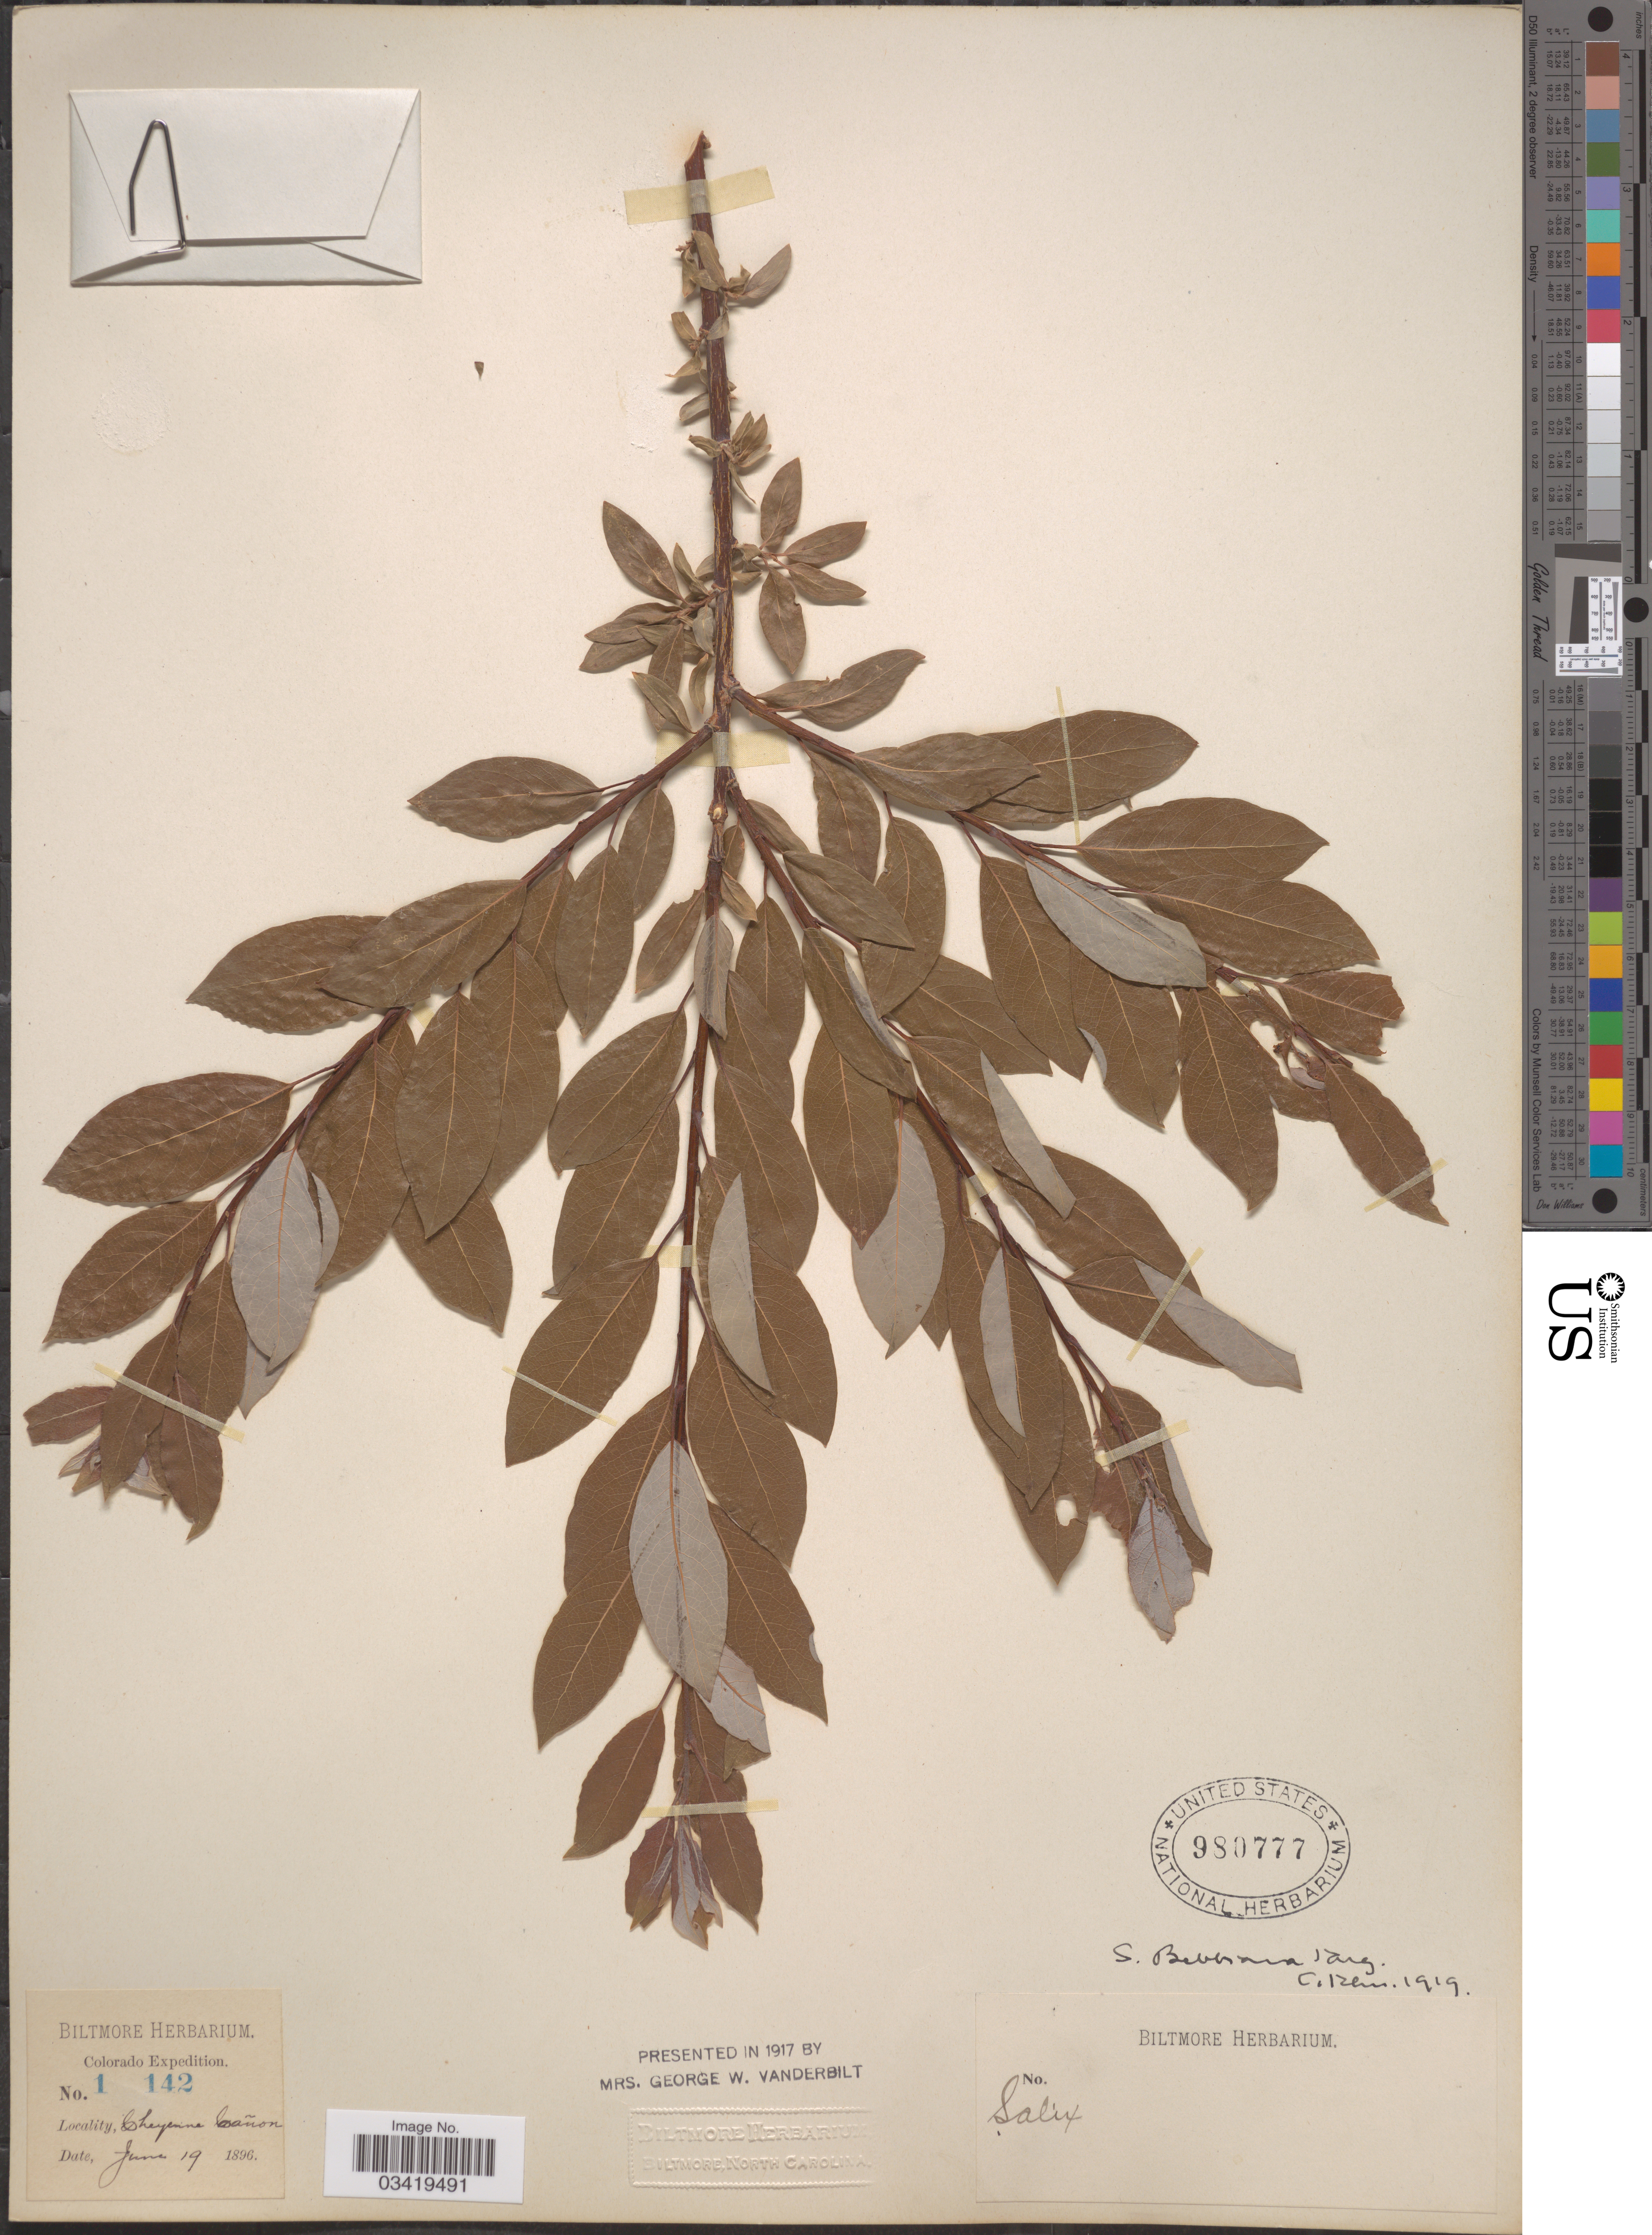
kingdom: Plantae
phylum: Tracheophyta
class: Magnoliopsida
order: Malpighiales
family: Salicaceae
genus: Salix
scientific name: Salix bebbiana var. perrostrata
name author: Sarg.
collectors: ex herb. Biltmore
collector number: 1142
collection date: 1896-06-19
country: United States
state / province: Colorado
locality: Cheyenne Cañon.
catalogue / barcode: US 980777